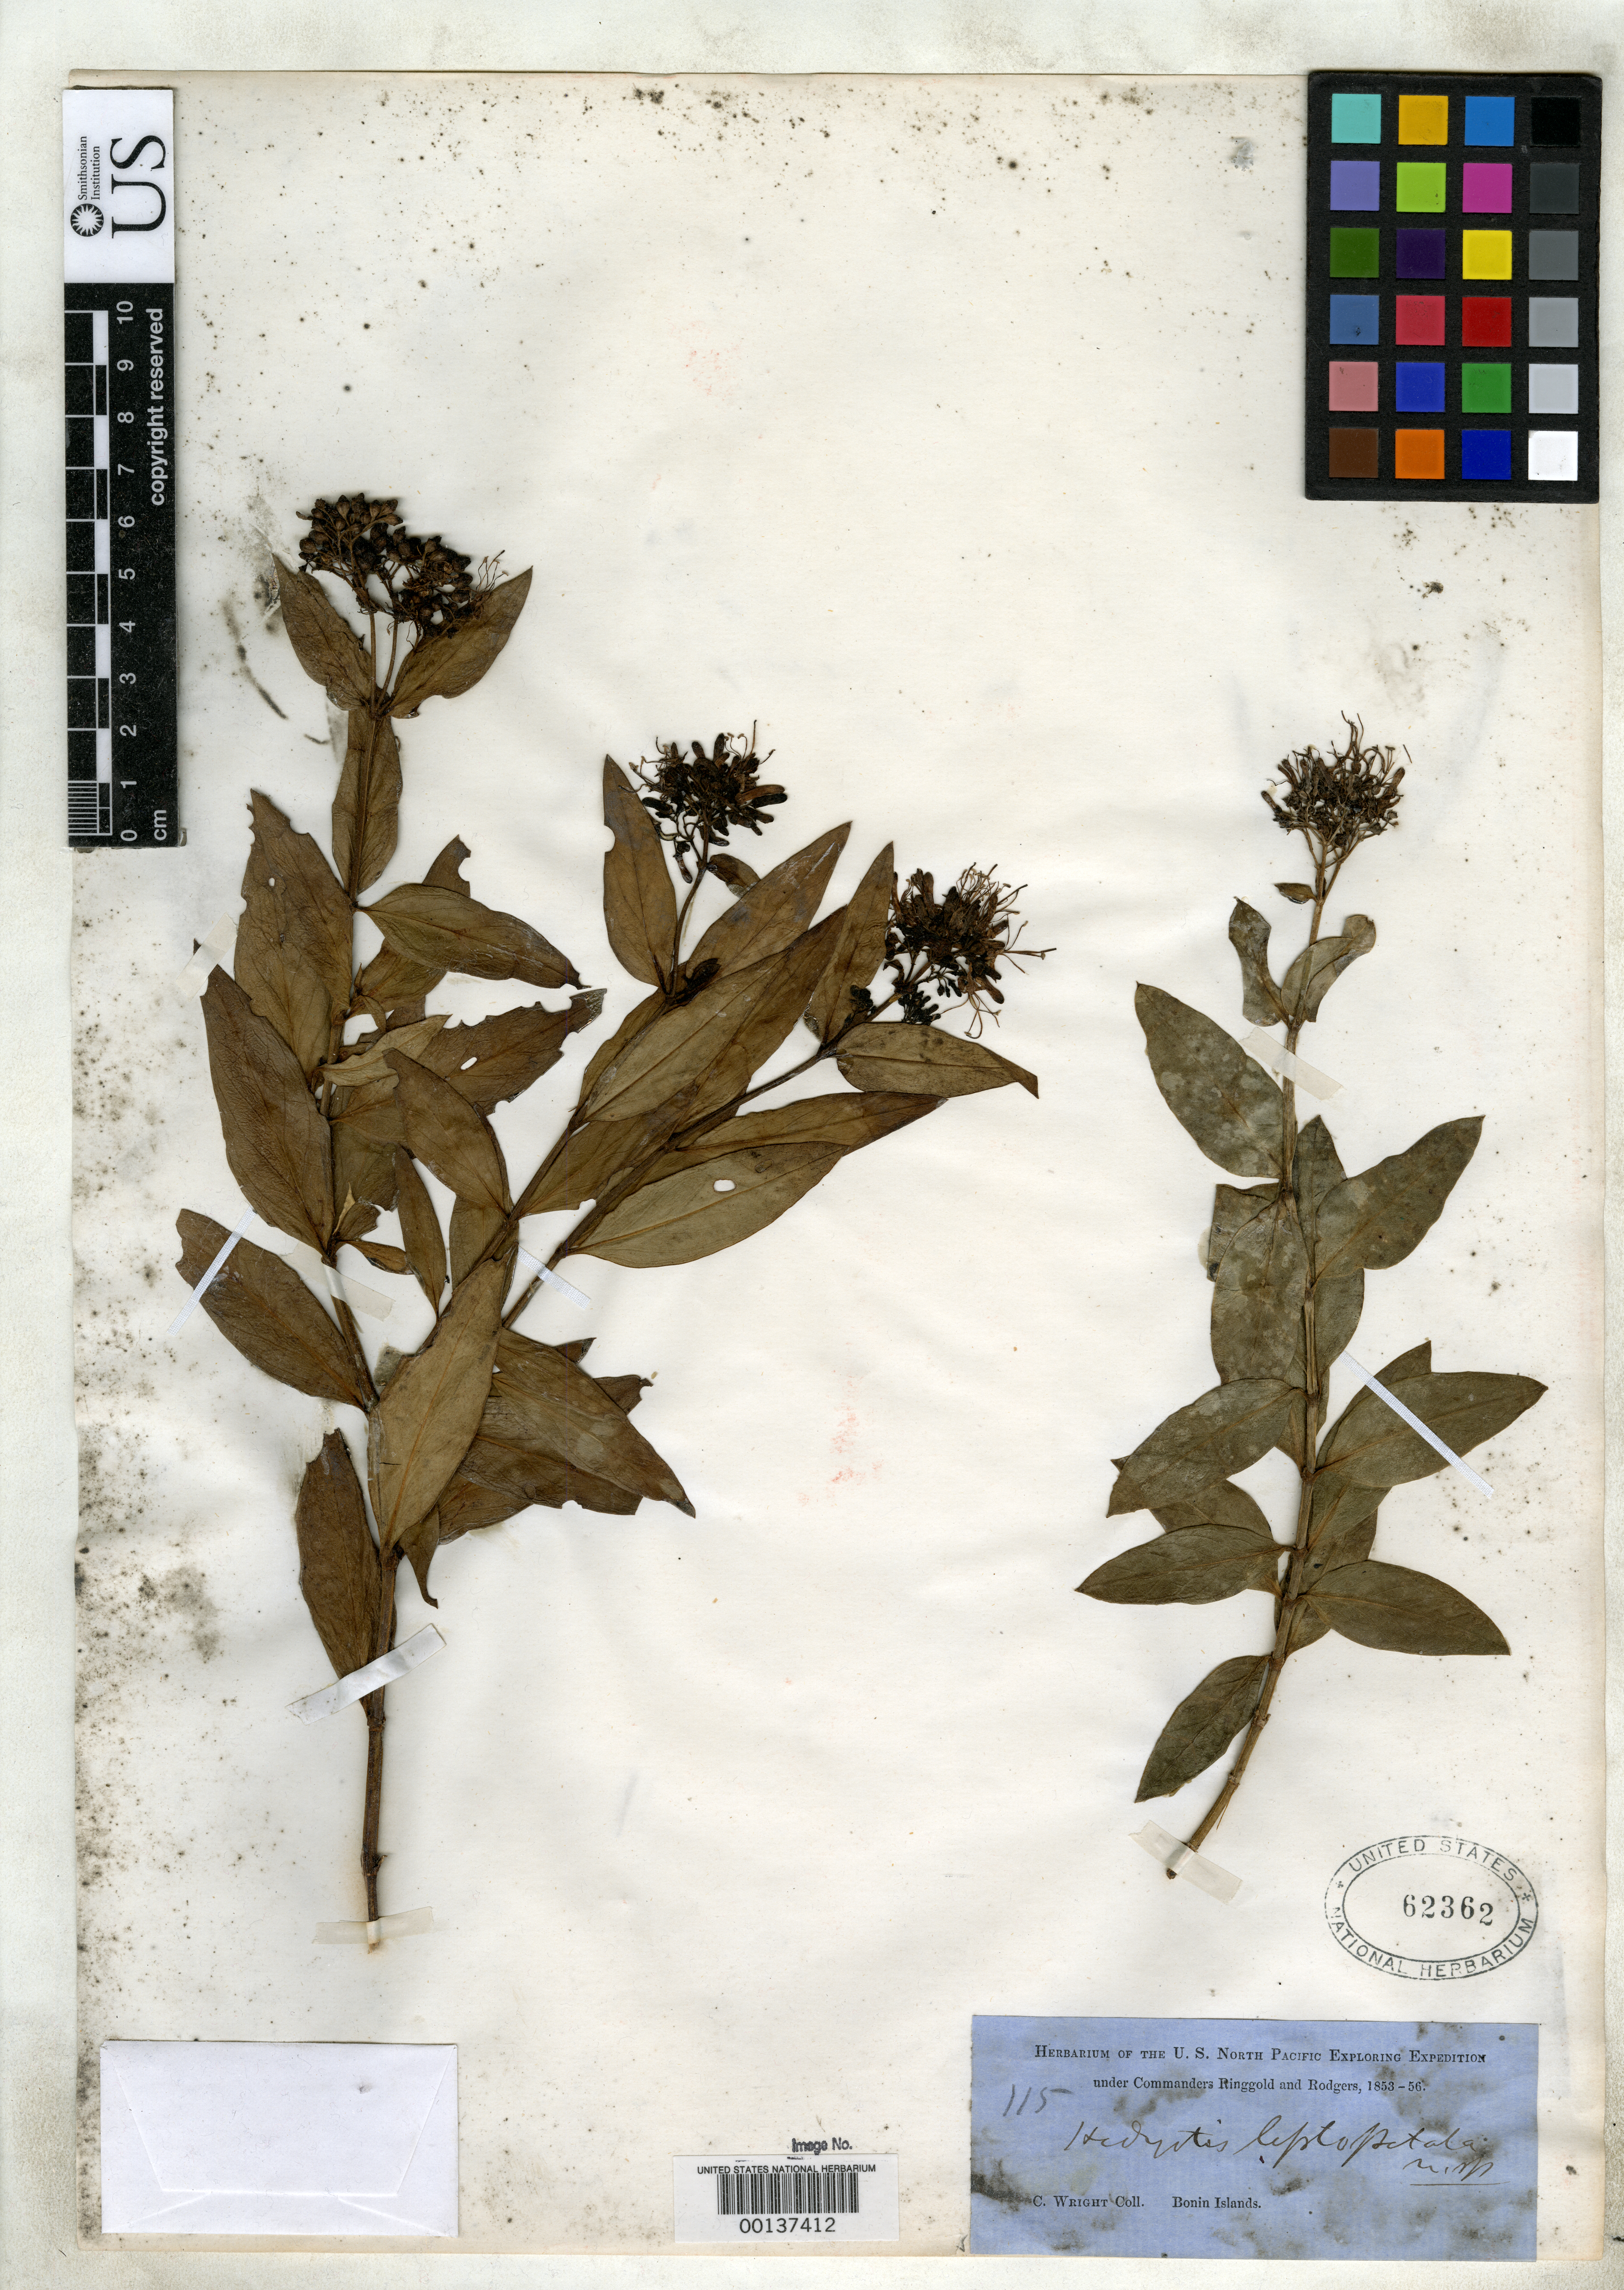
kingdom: Plantae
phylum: Tracheophyta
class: Magnoliopsida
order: Gentianales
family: Rubiaceae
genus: Hedyotis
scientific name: Hedyotis leptopetala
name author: A. Gray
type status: Type Collection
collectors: C. Wright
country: Japan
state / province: Tokyo, Federal City of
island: Bonin Is.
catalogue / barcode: US 62362